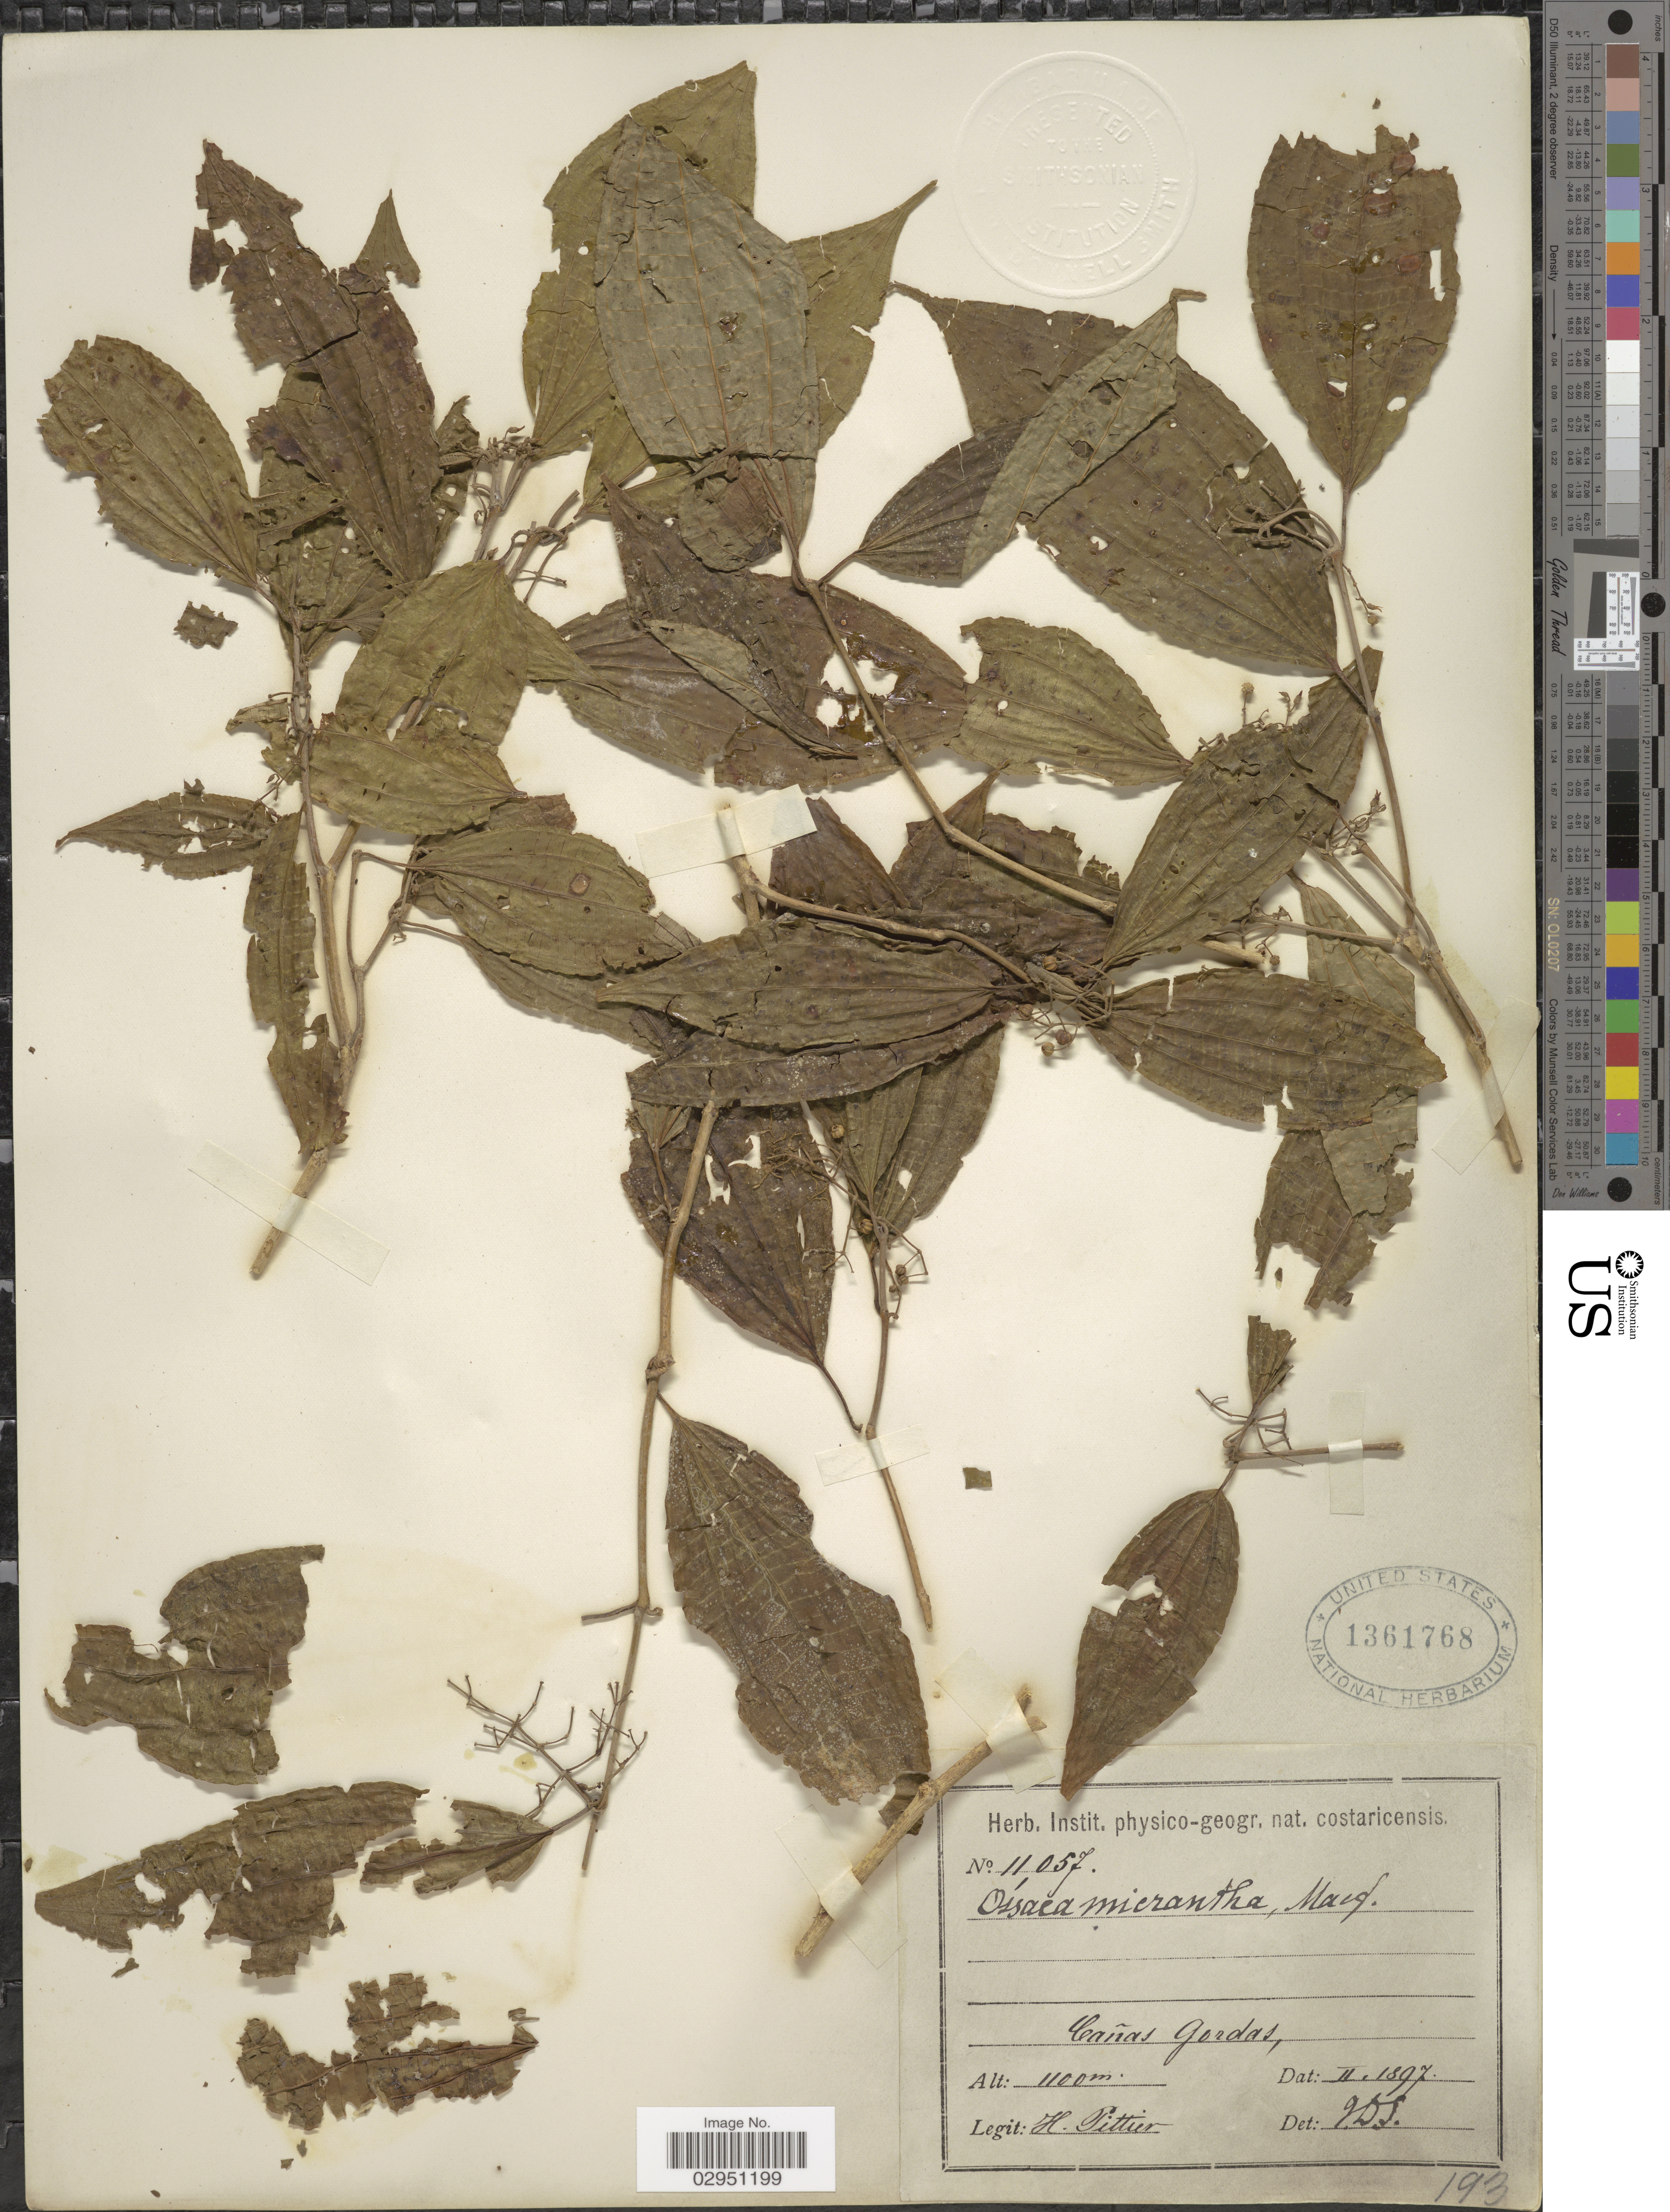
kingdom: Plantae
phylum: Tracheophyta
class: Magnoliopsida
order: Myrtales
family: Melastomataceae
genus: Ossaea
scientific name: Ossaea micrantha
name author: (Sw.) Macfad. ex Cogn.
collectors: H. F. Pittier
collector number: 11057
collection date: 1897-02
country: Costa Rica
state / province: Puntarenas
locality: Cañas Gordas.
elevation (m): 1100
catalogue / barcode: US 1361768